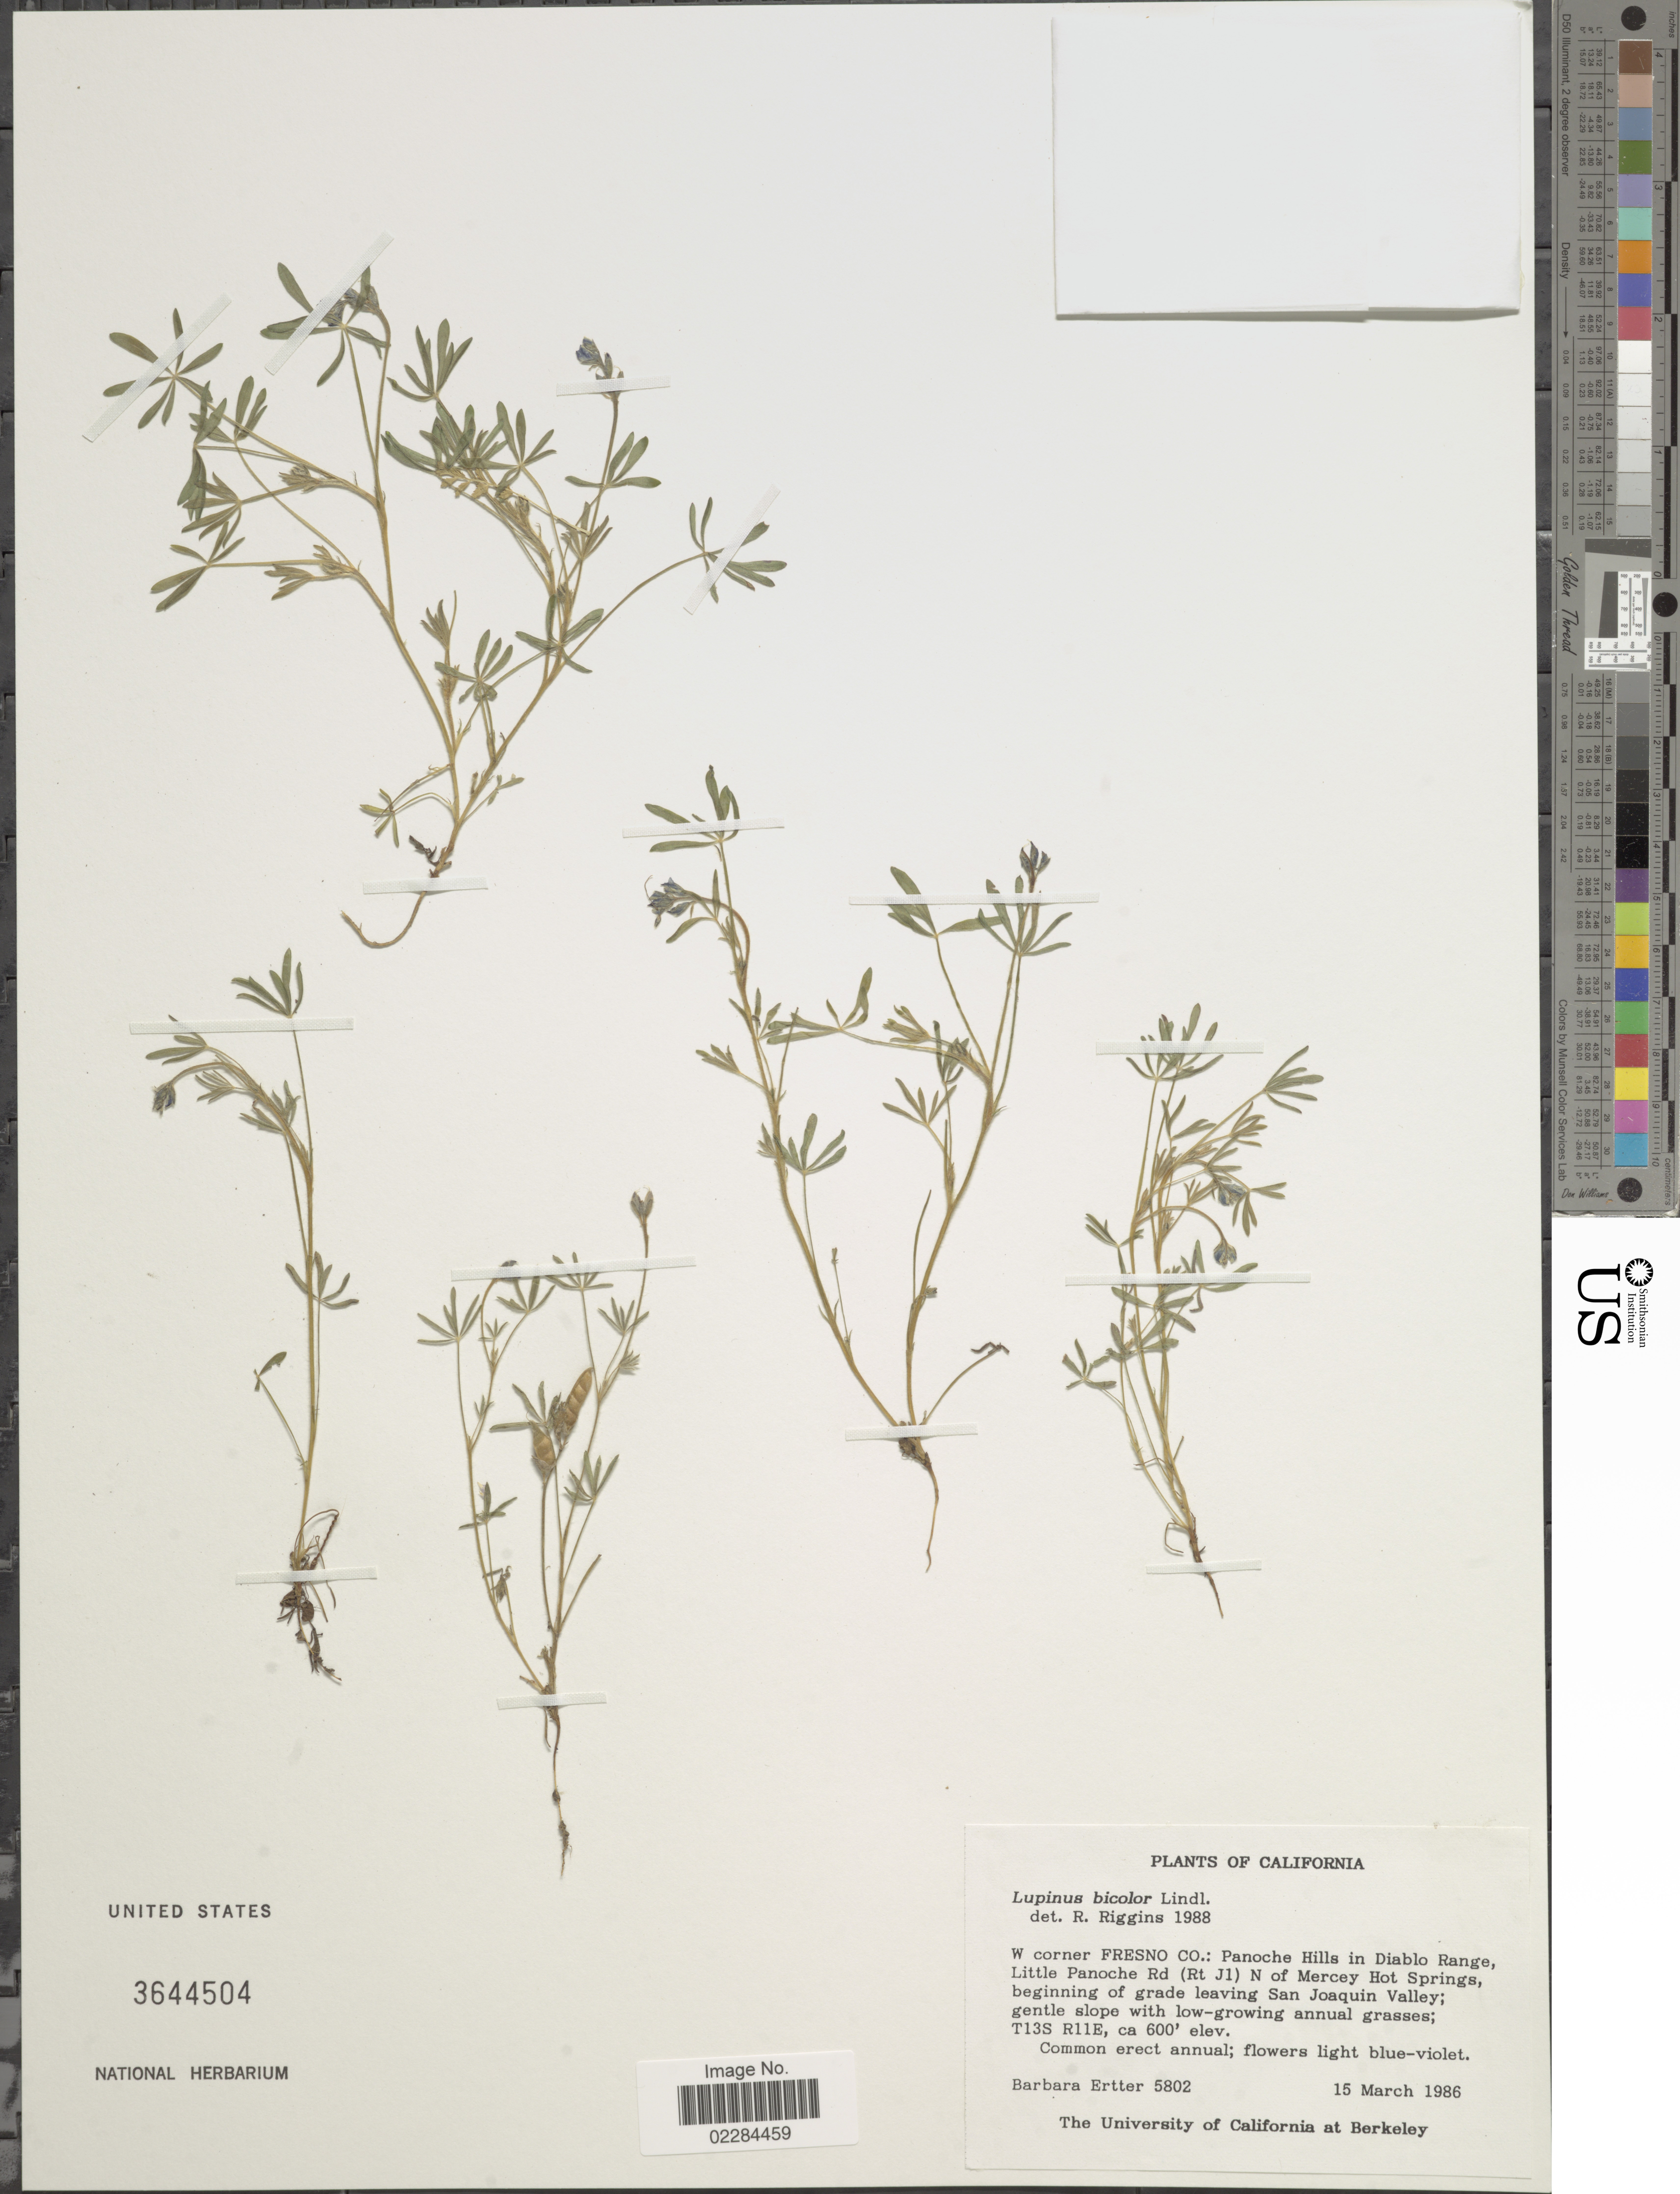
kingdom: Plantae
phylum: Tracheophyta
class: Magnoliopsida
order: Fabales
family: Fabaceae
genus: Lupinus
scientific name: Lupinus bicolor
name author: Lindl.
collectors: B. Ertter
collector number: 5802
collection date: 1986-03-15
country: United States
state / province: California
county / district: Fresno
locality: W corner Fresno Co.: Panacho Hills in Diablo Range, Little Panoche Rd (Rt J1) N of Mercey Hot Springs, beginning of glade leaving San Joaquin Valley. T13S R11E.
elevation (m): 183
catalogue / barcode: US 3644504